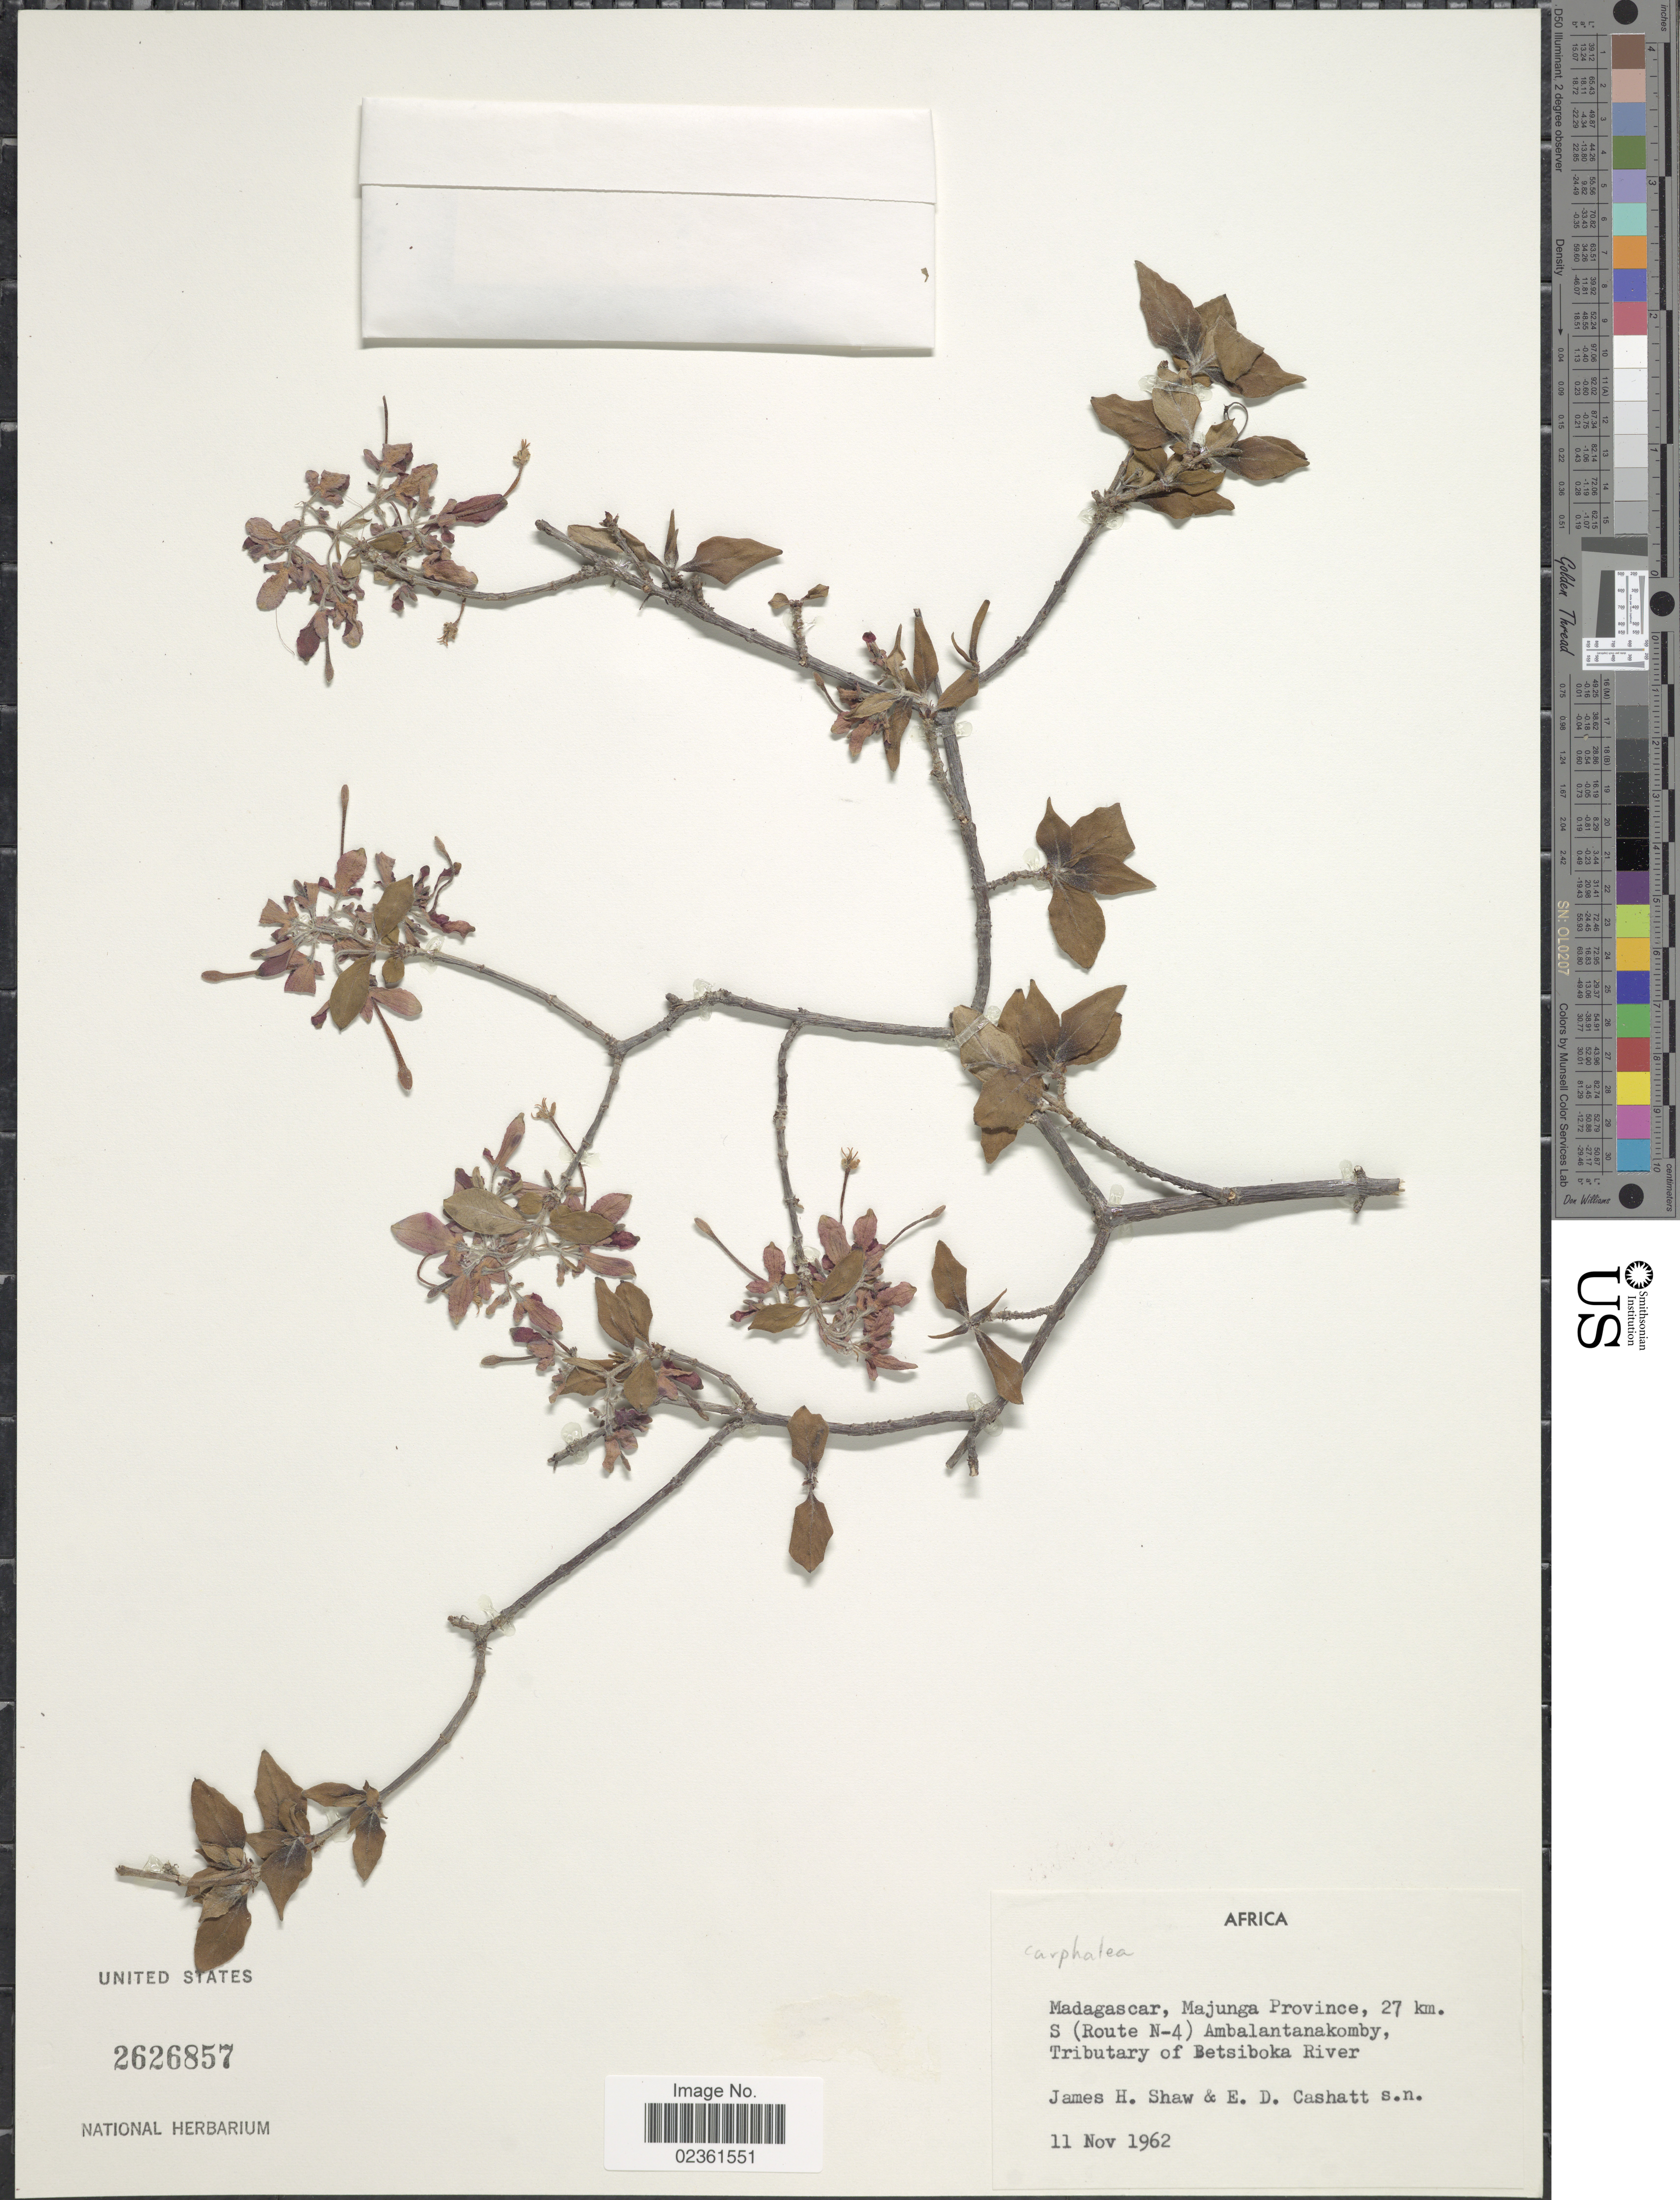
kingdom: Plantae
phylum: Tracheophyta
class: Magnoliopsida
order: Gentianales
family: Rubiaceae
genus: Carphalea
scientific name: Carphalea sp.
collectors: J. H. Shaw & E. Cashatt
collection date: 1962-11-11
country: Madagascar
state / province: Betsiboka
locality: Majunga Province, 27 km. S (Route N-4) Ambalantanakomby, Tributary of Betsiboka River.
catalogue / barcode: US 2626857